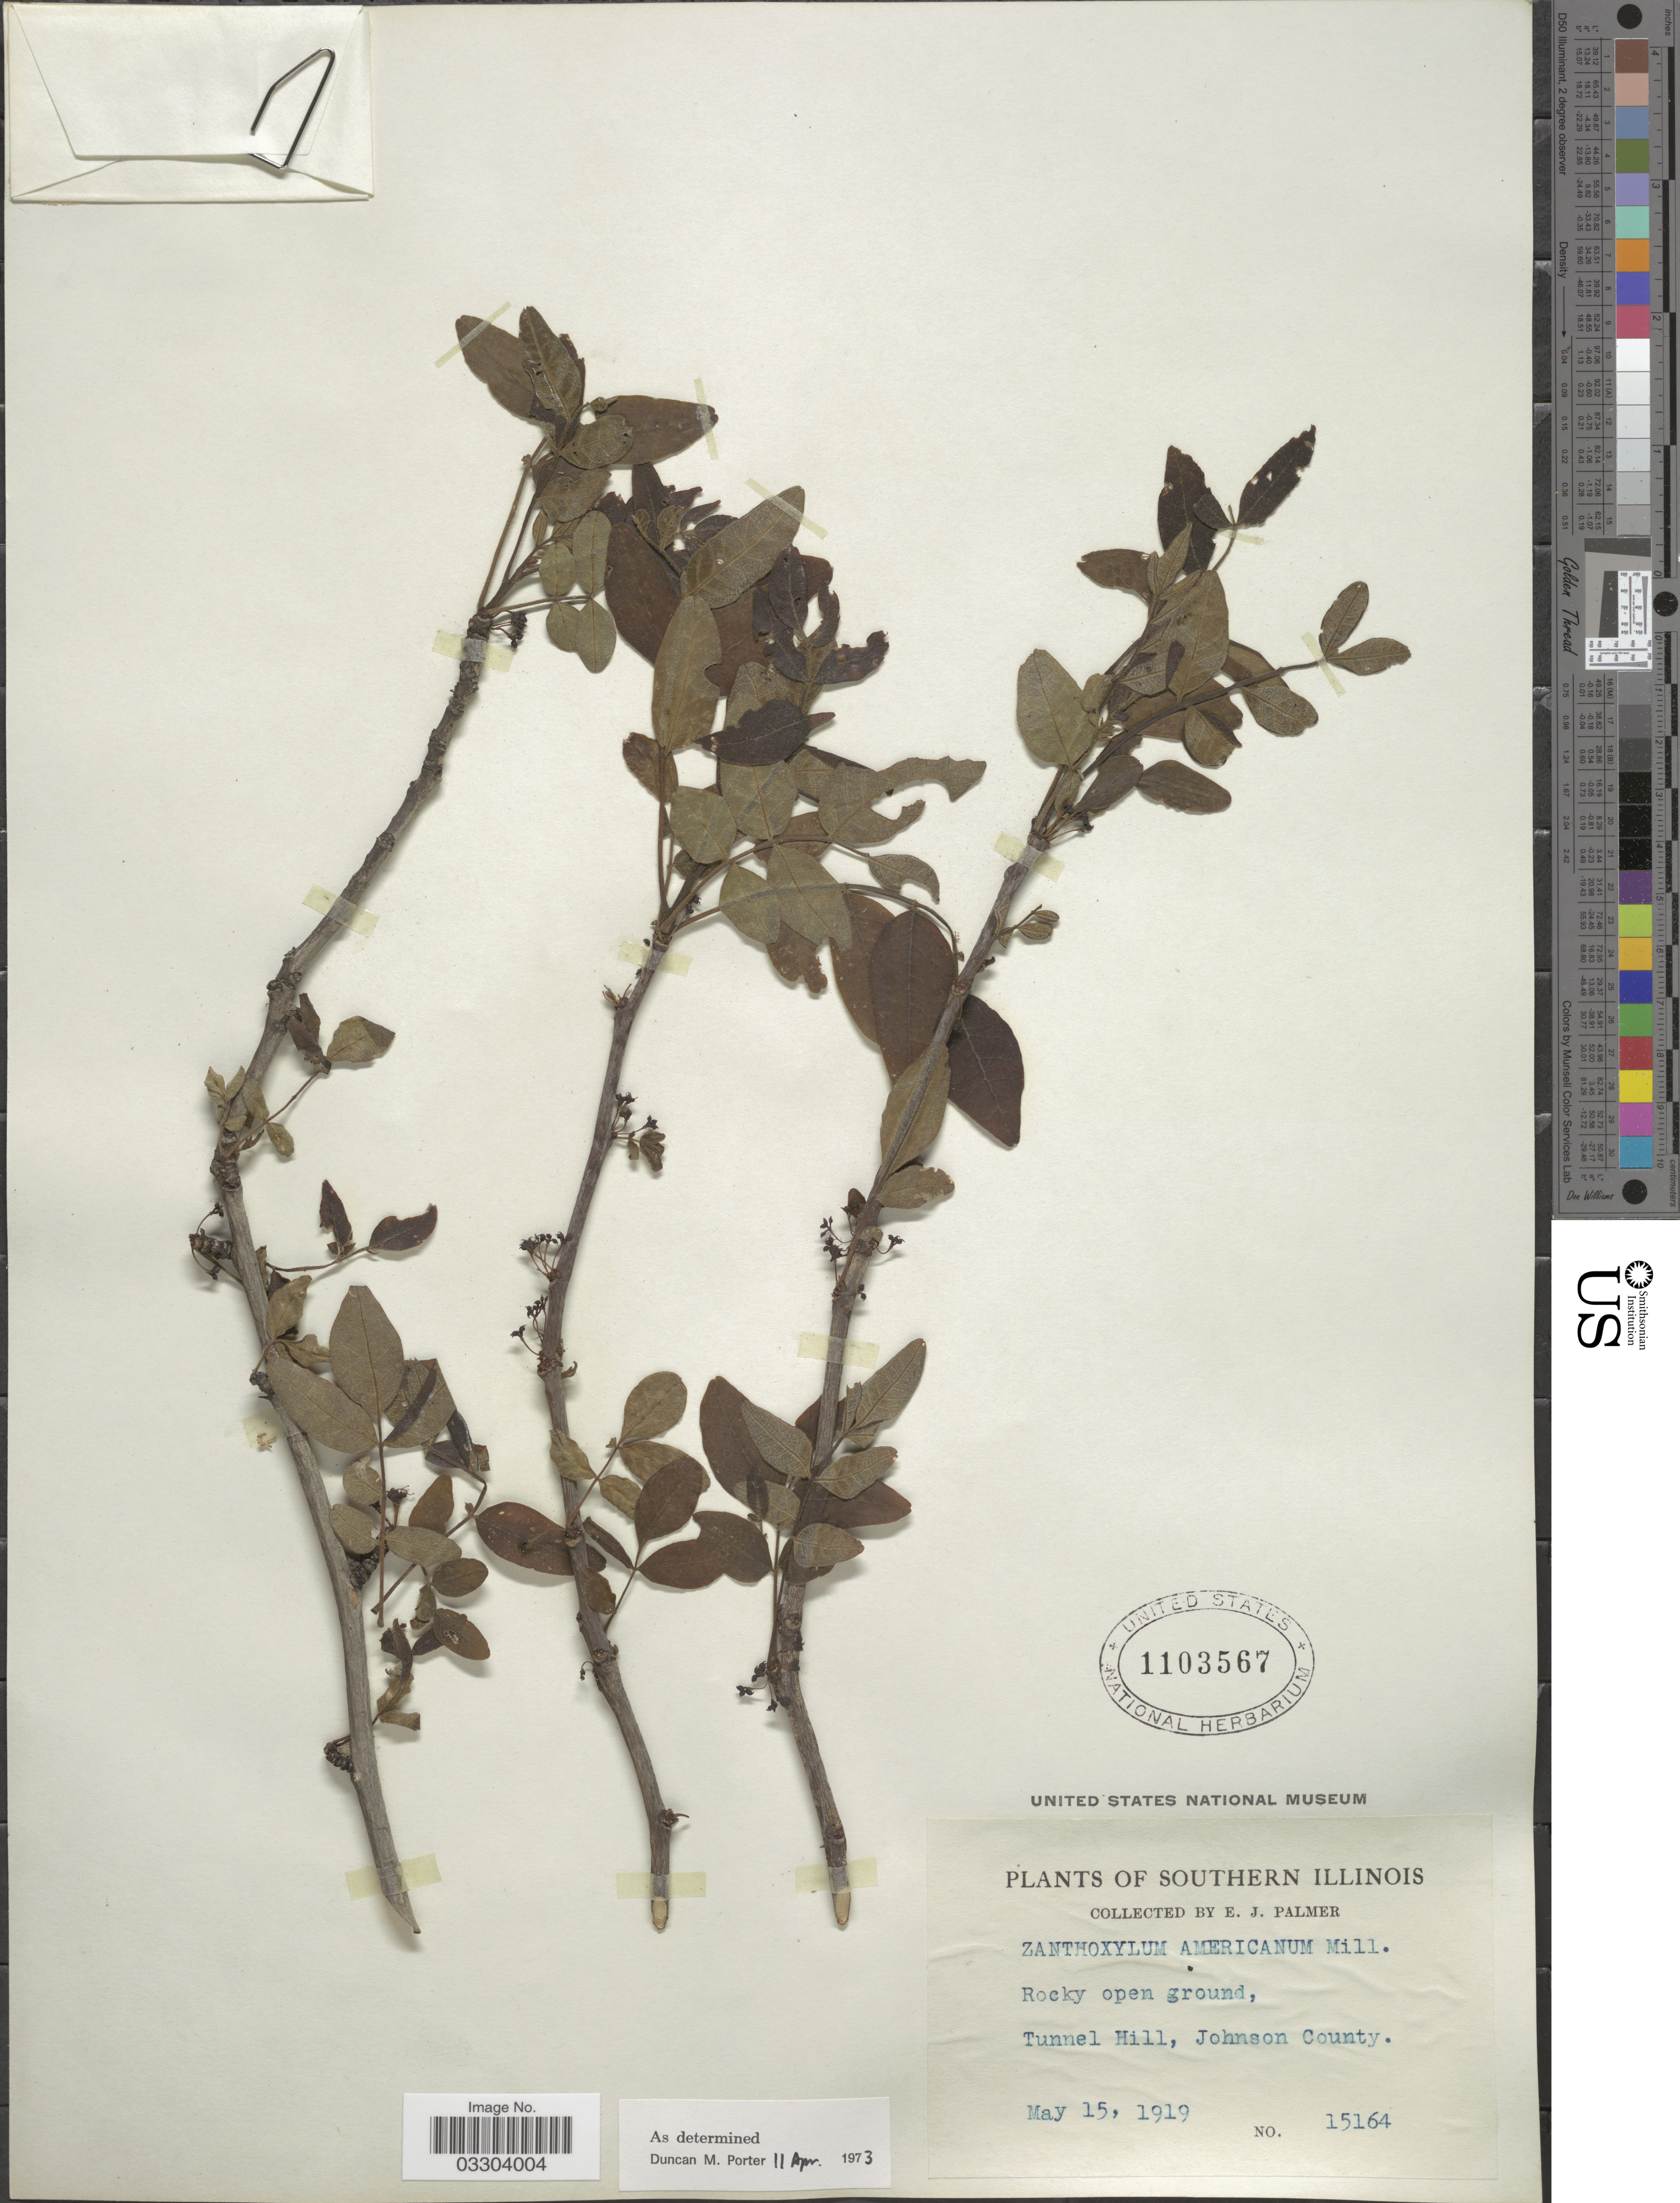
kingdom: Plantae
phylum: Tracheophyta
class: Magnoliopsida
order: Sapindales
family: Rutaceae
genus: Zanthoxylum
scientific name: Zanthoxylum americanum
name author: Mill.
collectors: E. J. Palmer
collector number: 15164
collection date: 1919-05-15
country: United States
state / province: Illinois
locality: Southern Illinois. Tunnel Hill, Johnson County.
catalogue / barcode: US 1103567